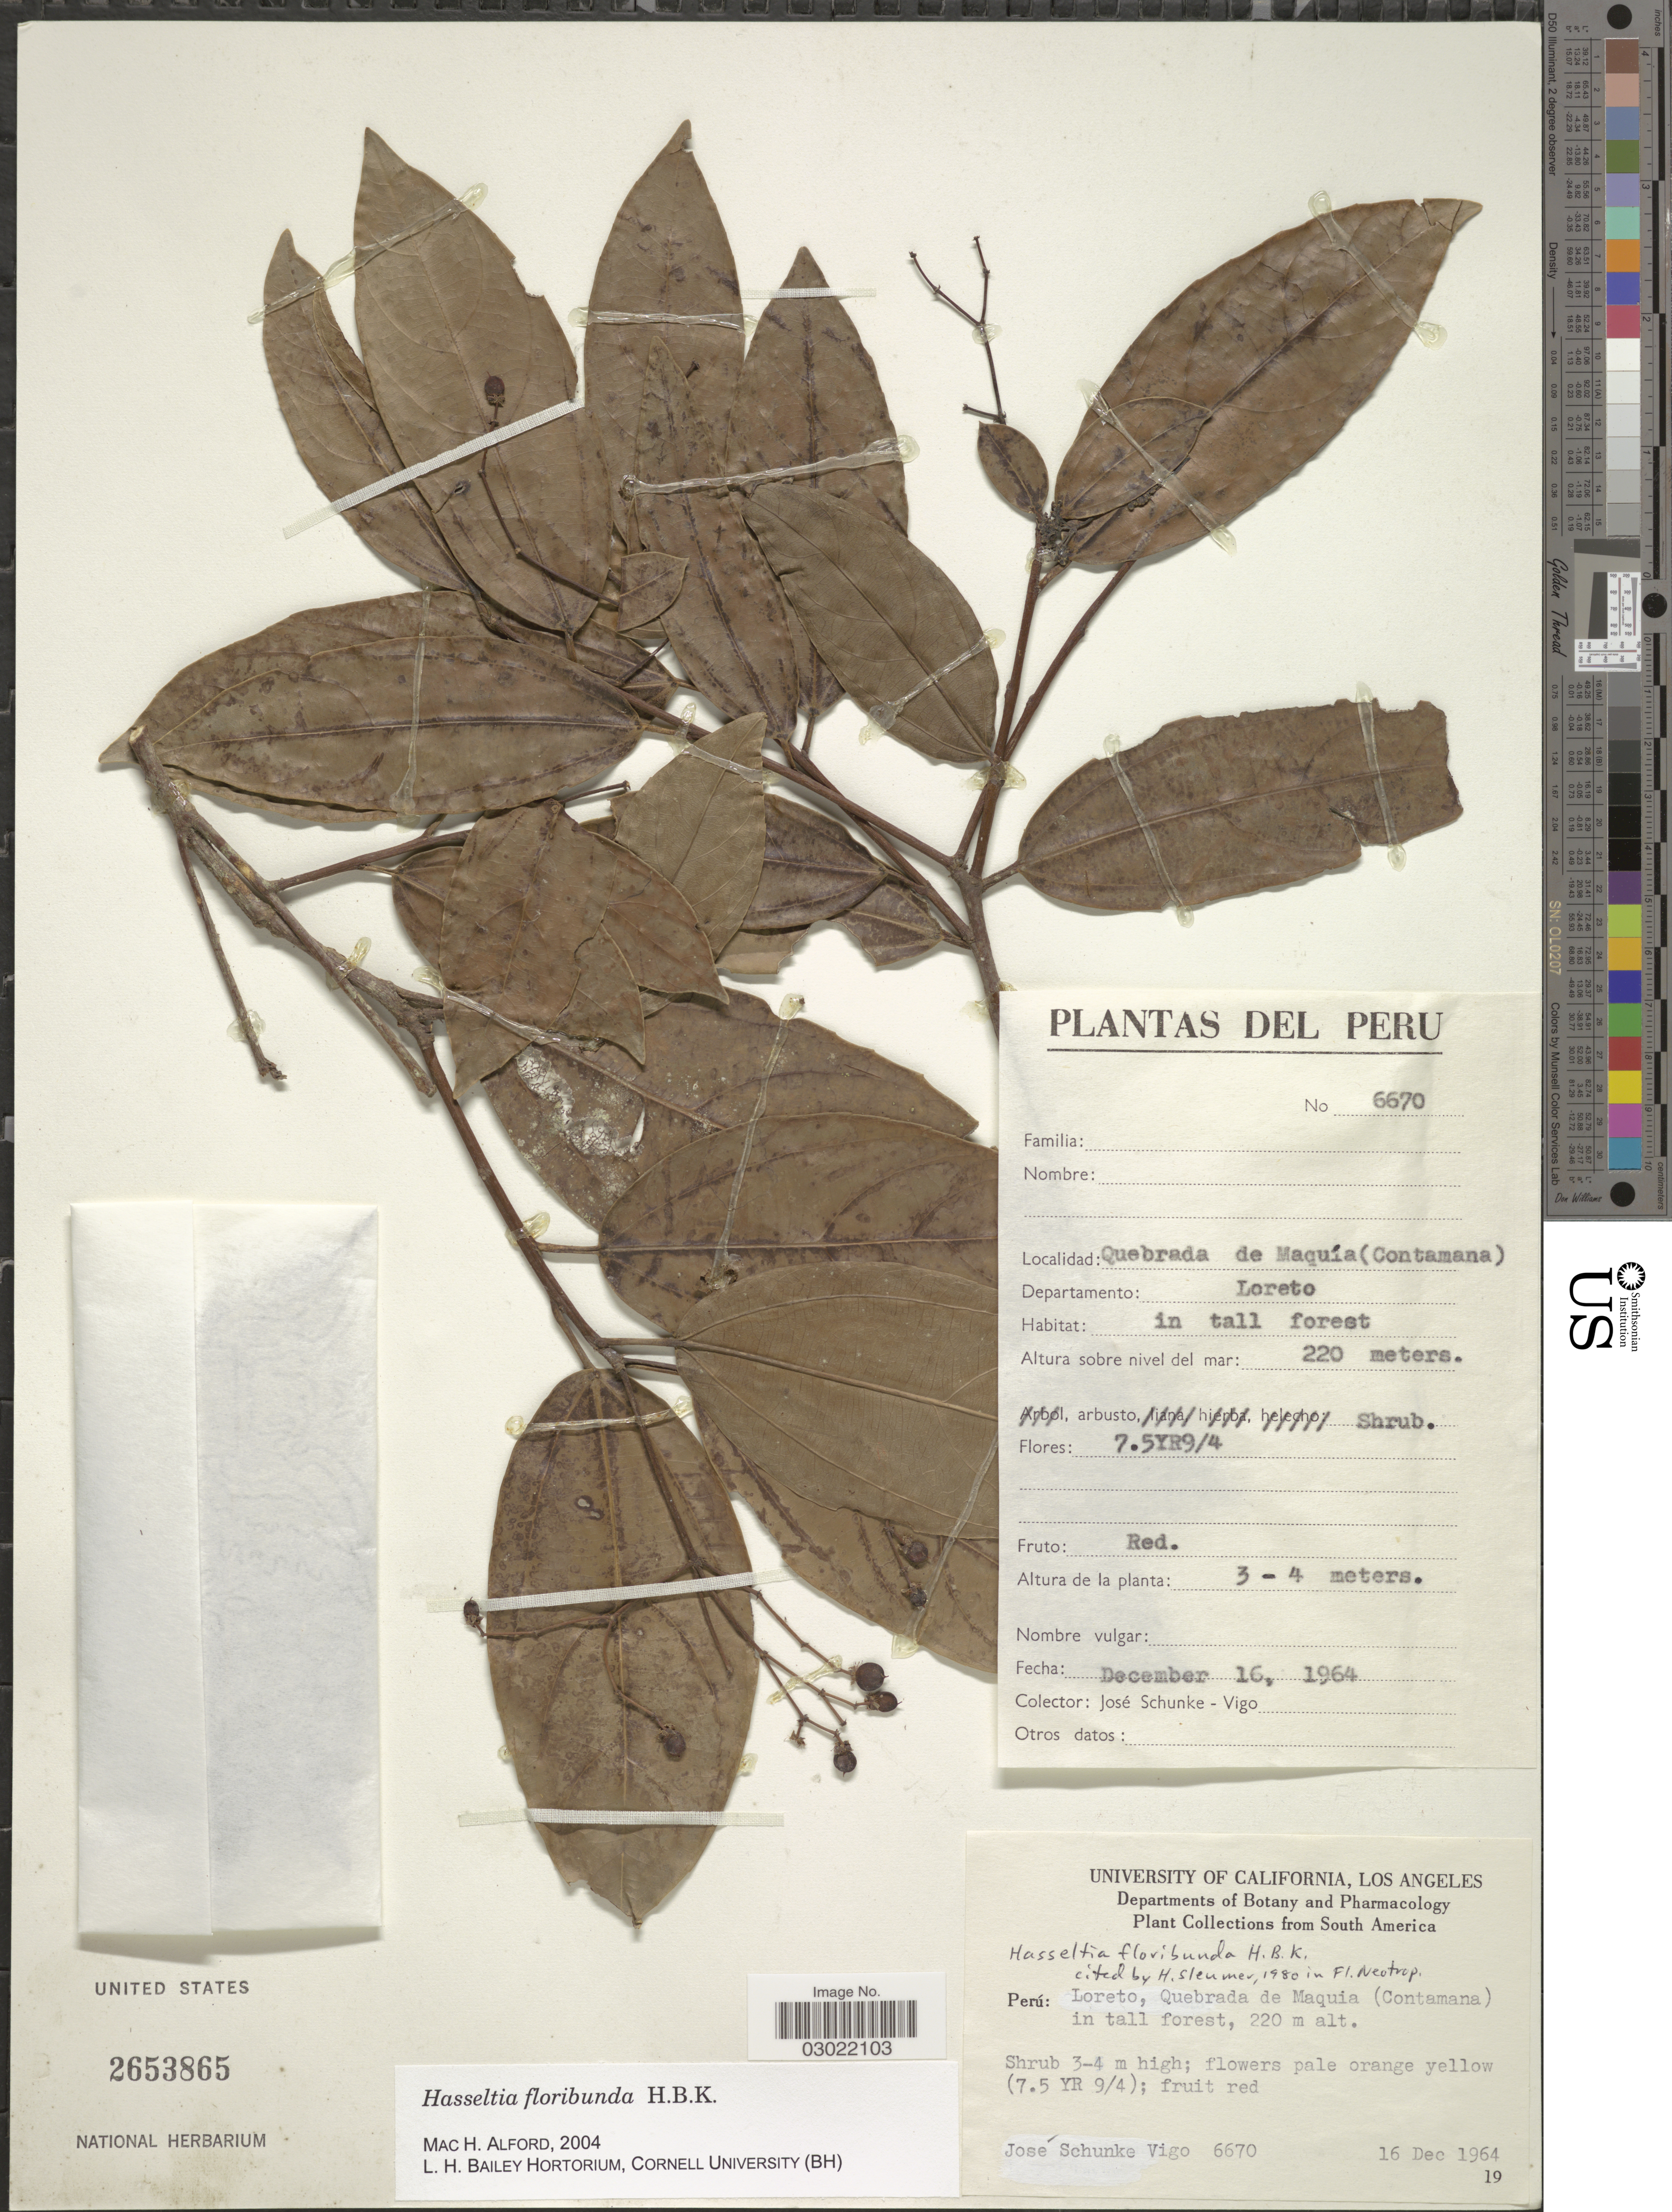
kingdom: Plantae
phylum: Tracheophyta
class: Magnoliopsida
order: Malpighiales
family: Salicaceae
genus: Hasseltia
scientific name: Hasseltia floribunda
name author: Kunth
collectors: J. Schunke Vigo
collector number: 6670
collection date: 1964-12-16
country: Peru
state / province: Loreto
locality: Quebrada de Maquía (Contamana). Departamento: Loreto.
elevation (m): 220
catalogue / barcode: US 2653865